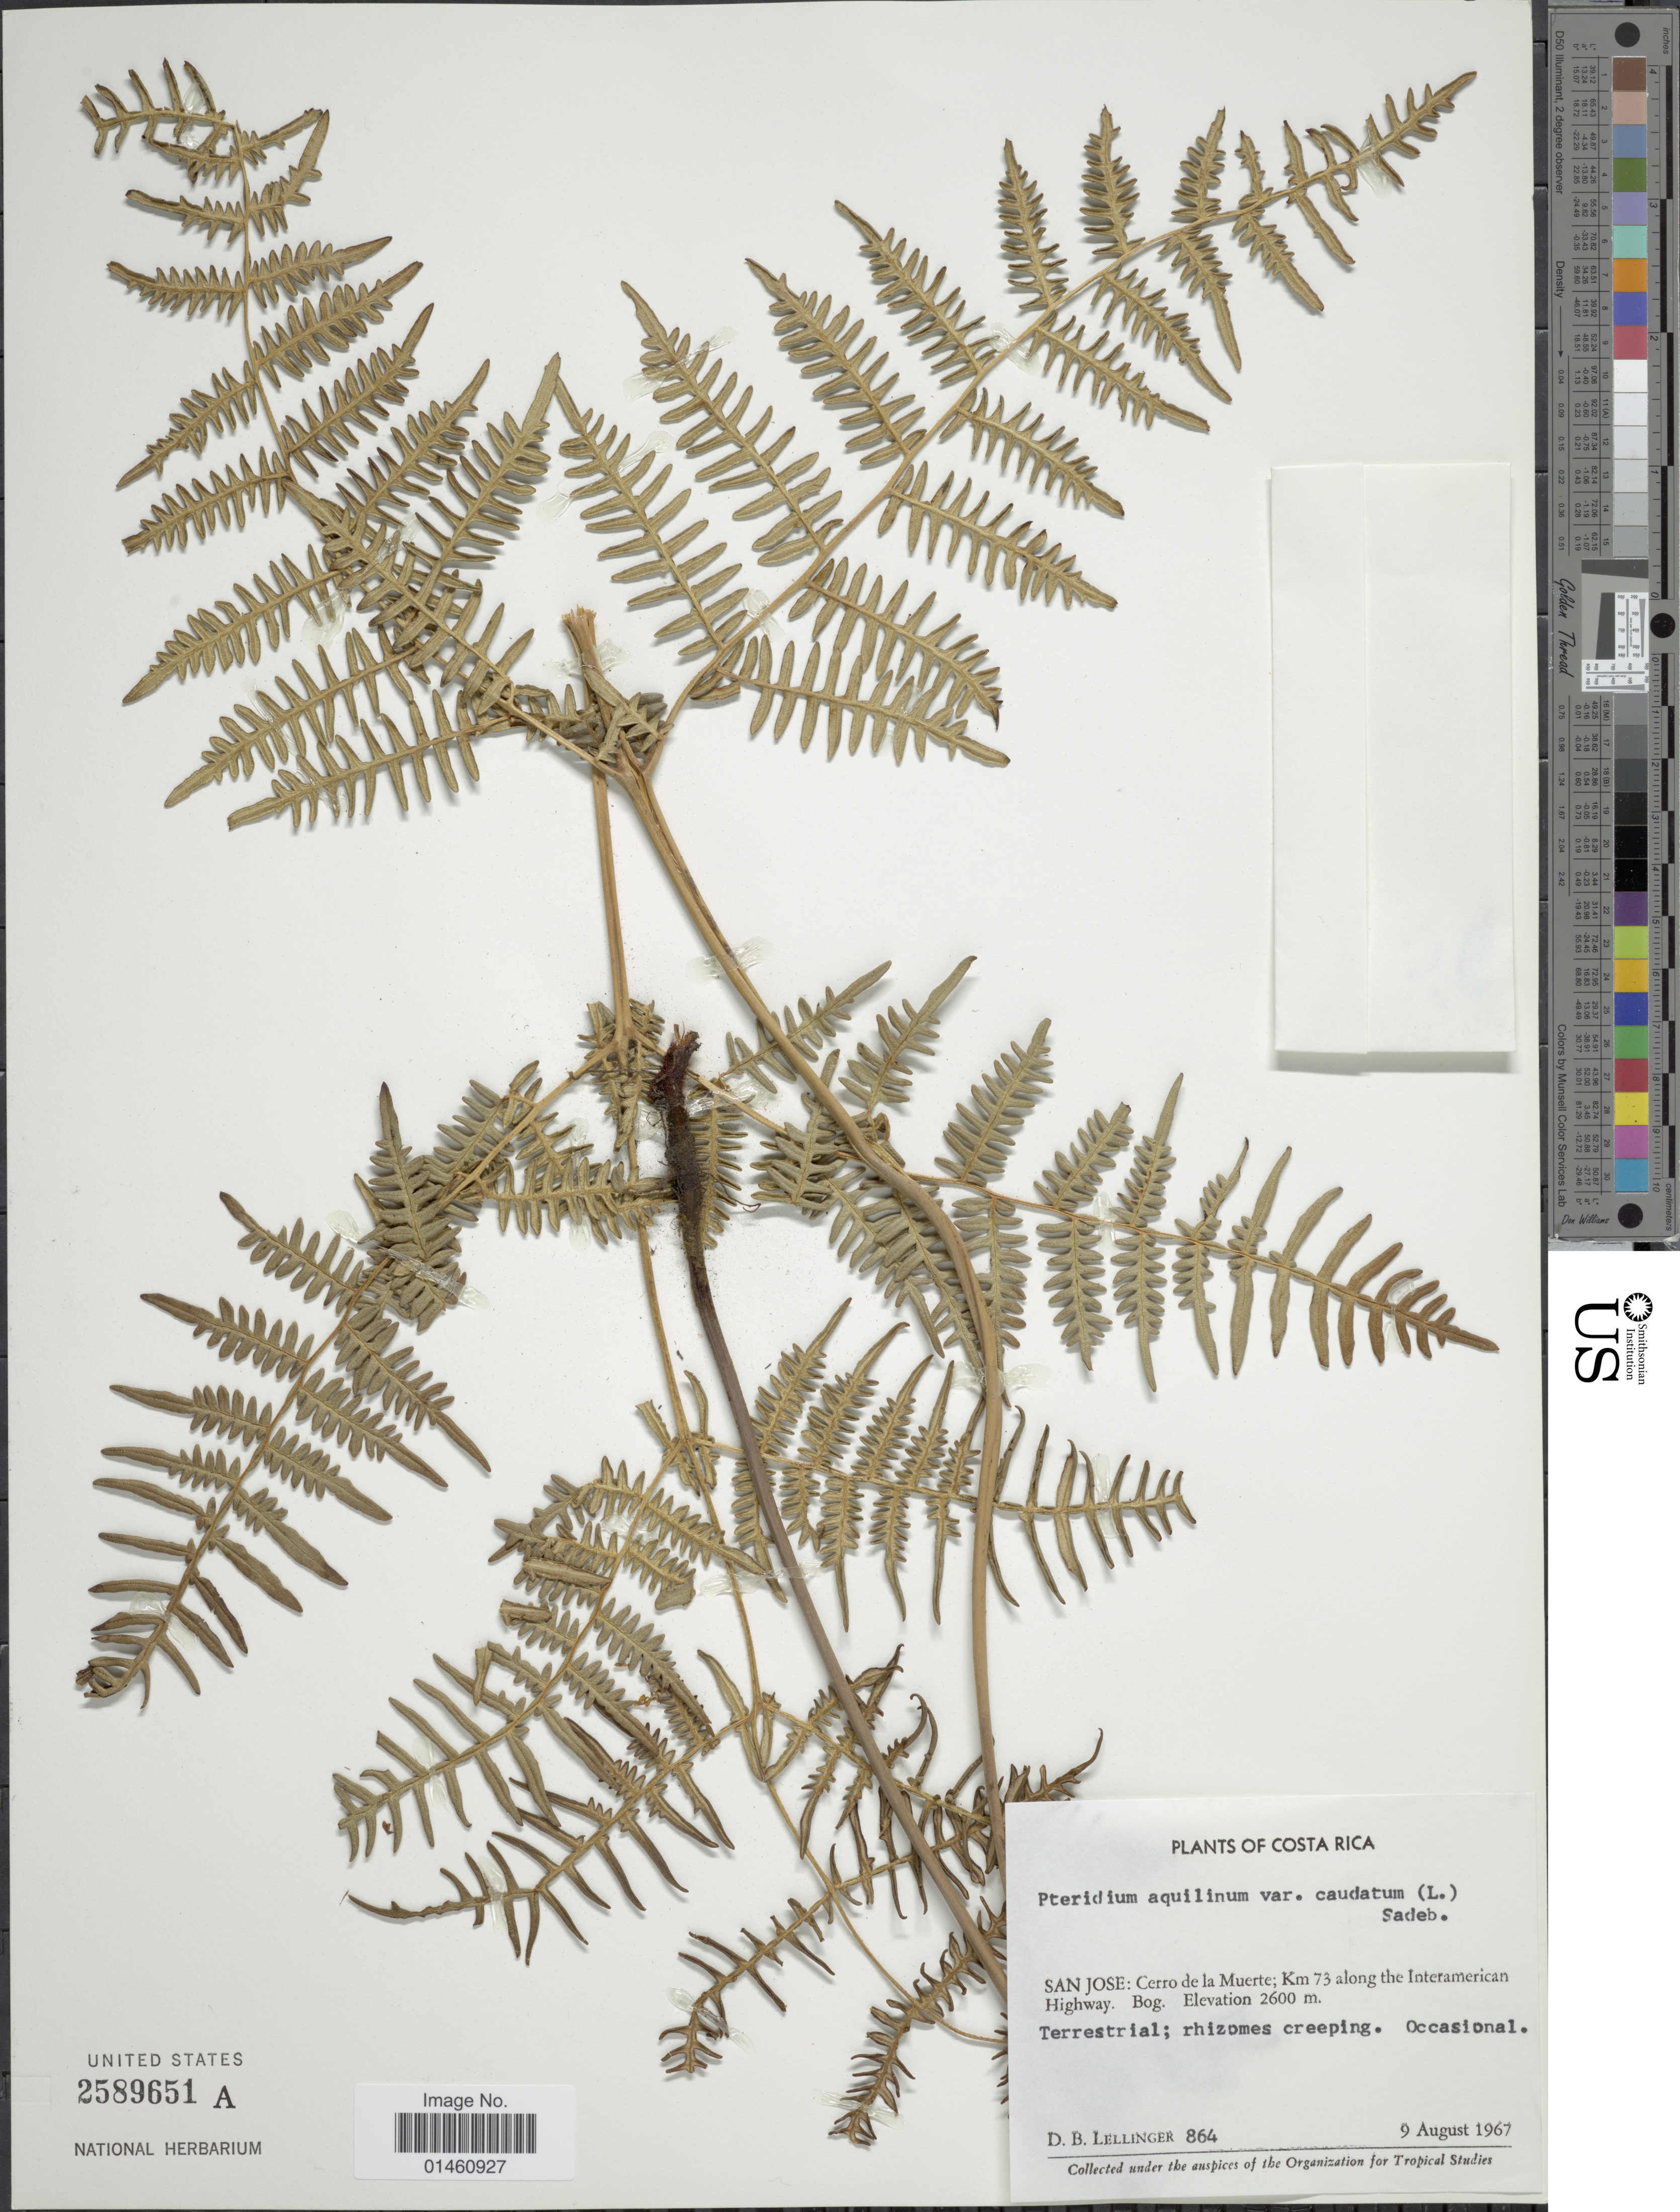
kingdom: Plantae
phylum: Tracheophyta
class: Polypodiopsida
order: Polypodiales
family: Dennstaedtiaceae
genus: Pteridium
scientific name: Pteridium caudatum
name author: (L.) Maxon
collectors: D. B. Lellinger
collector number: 864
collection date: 1967-08-09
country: Costa Rica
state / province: San José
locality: Cerro de la Muerte; Km 73 along the Interamerican Highway. Bog.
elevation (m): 2600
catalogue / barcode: US 2589651A